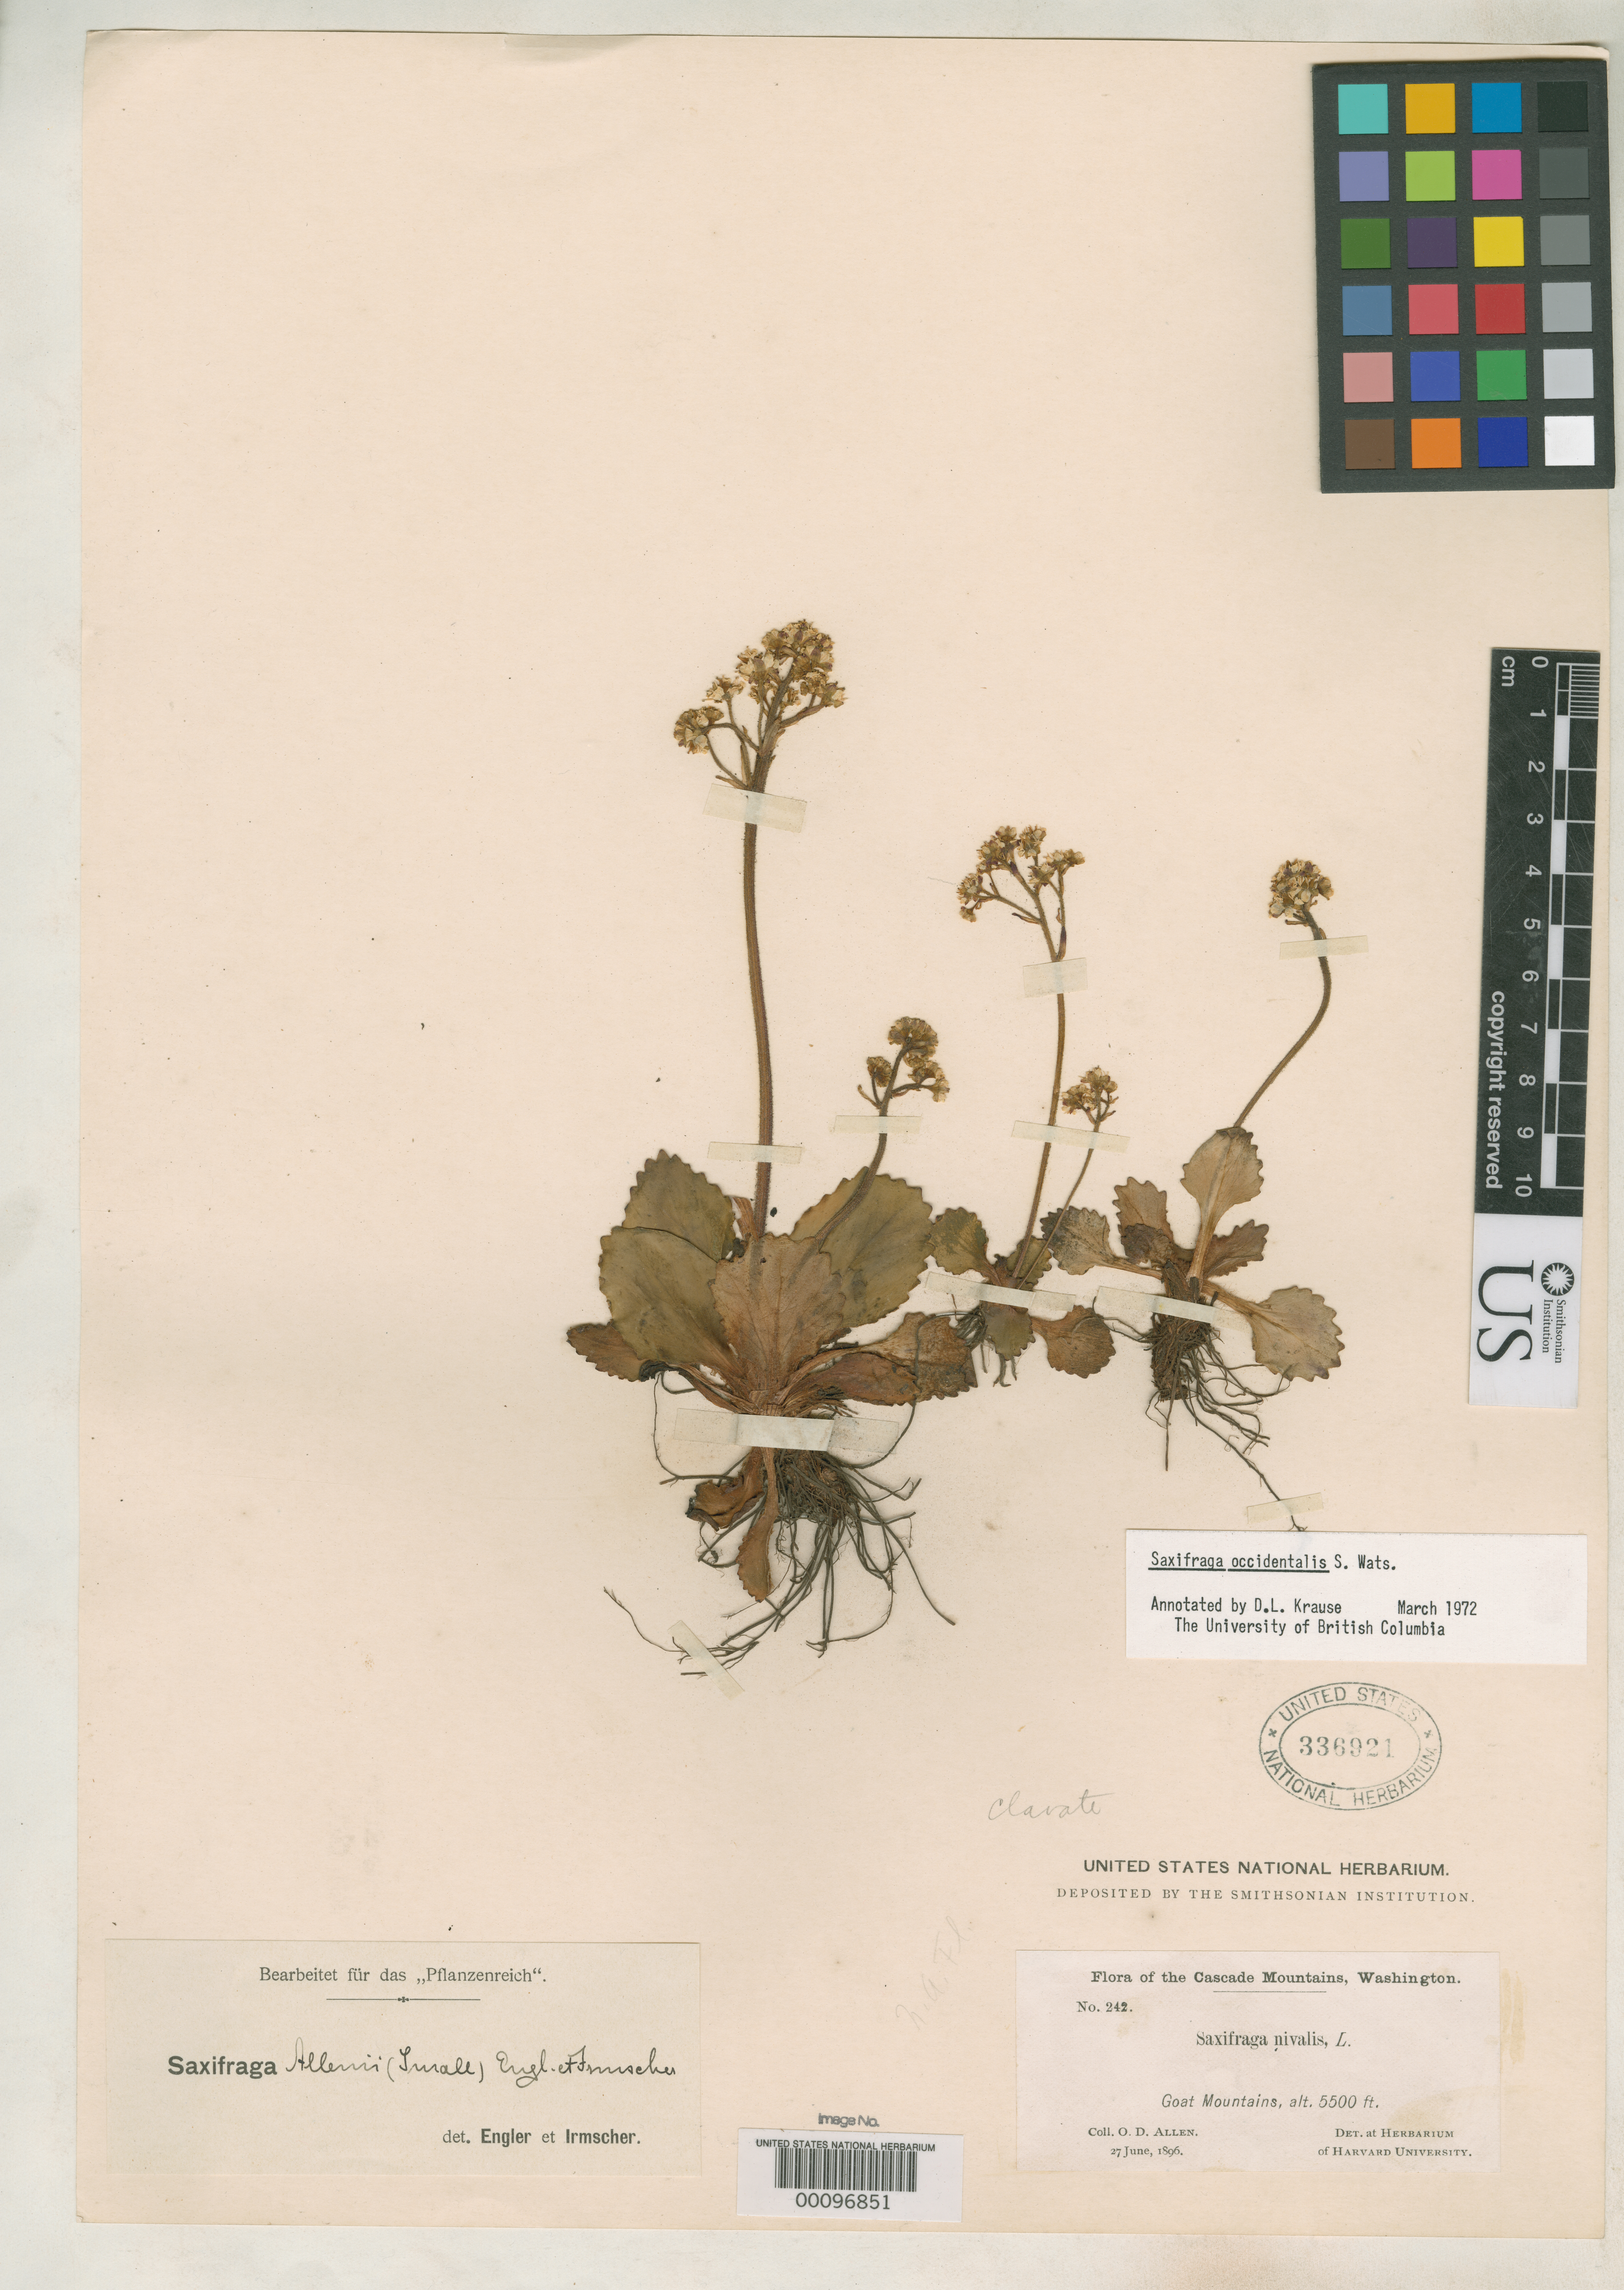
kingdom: Plantae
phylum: Tracheophyta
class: Magnoliopsida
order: Saxifragales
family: Saxifragaceae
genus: Micranthes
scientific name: Micranthes allenii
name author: Small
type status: Isotype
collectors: O. D. Allen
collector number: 242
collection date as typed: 27 Jun 1896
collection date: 1896-06-27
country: United States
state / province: Washington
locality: Goat Mts.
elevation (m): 1676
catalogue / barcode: US 336921